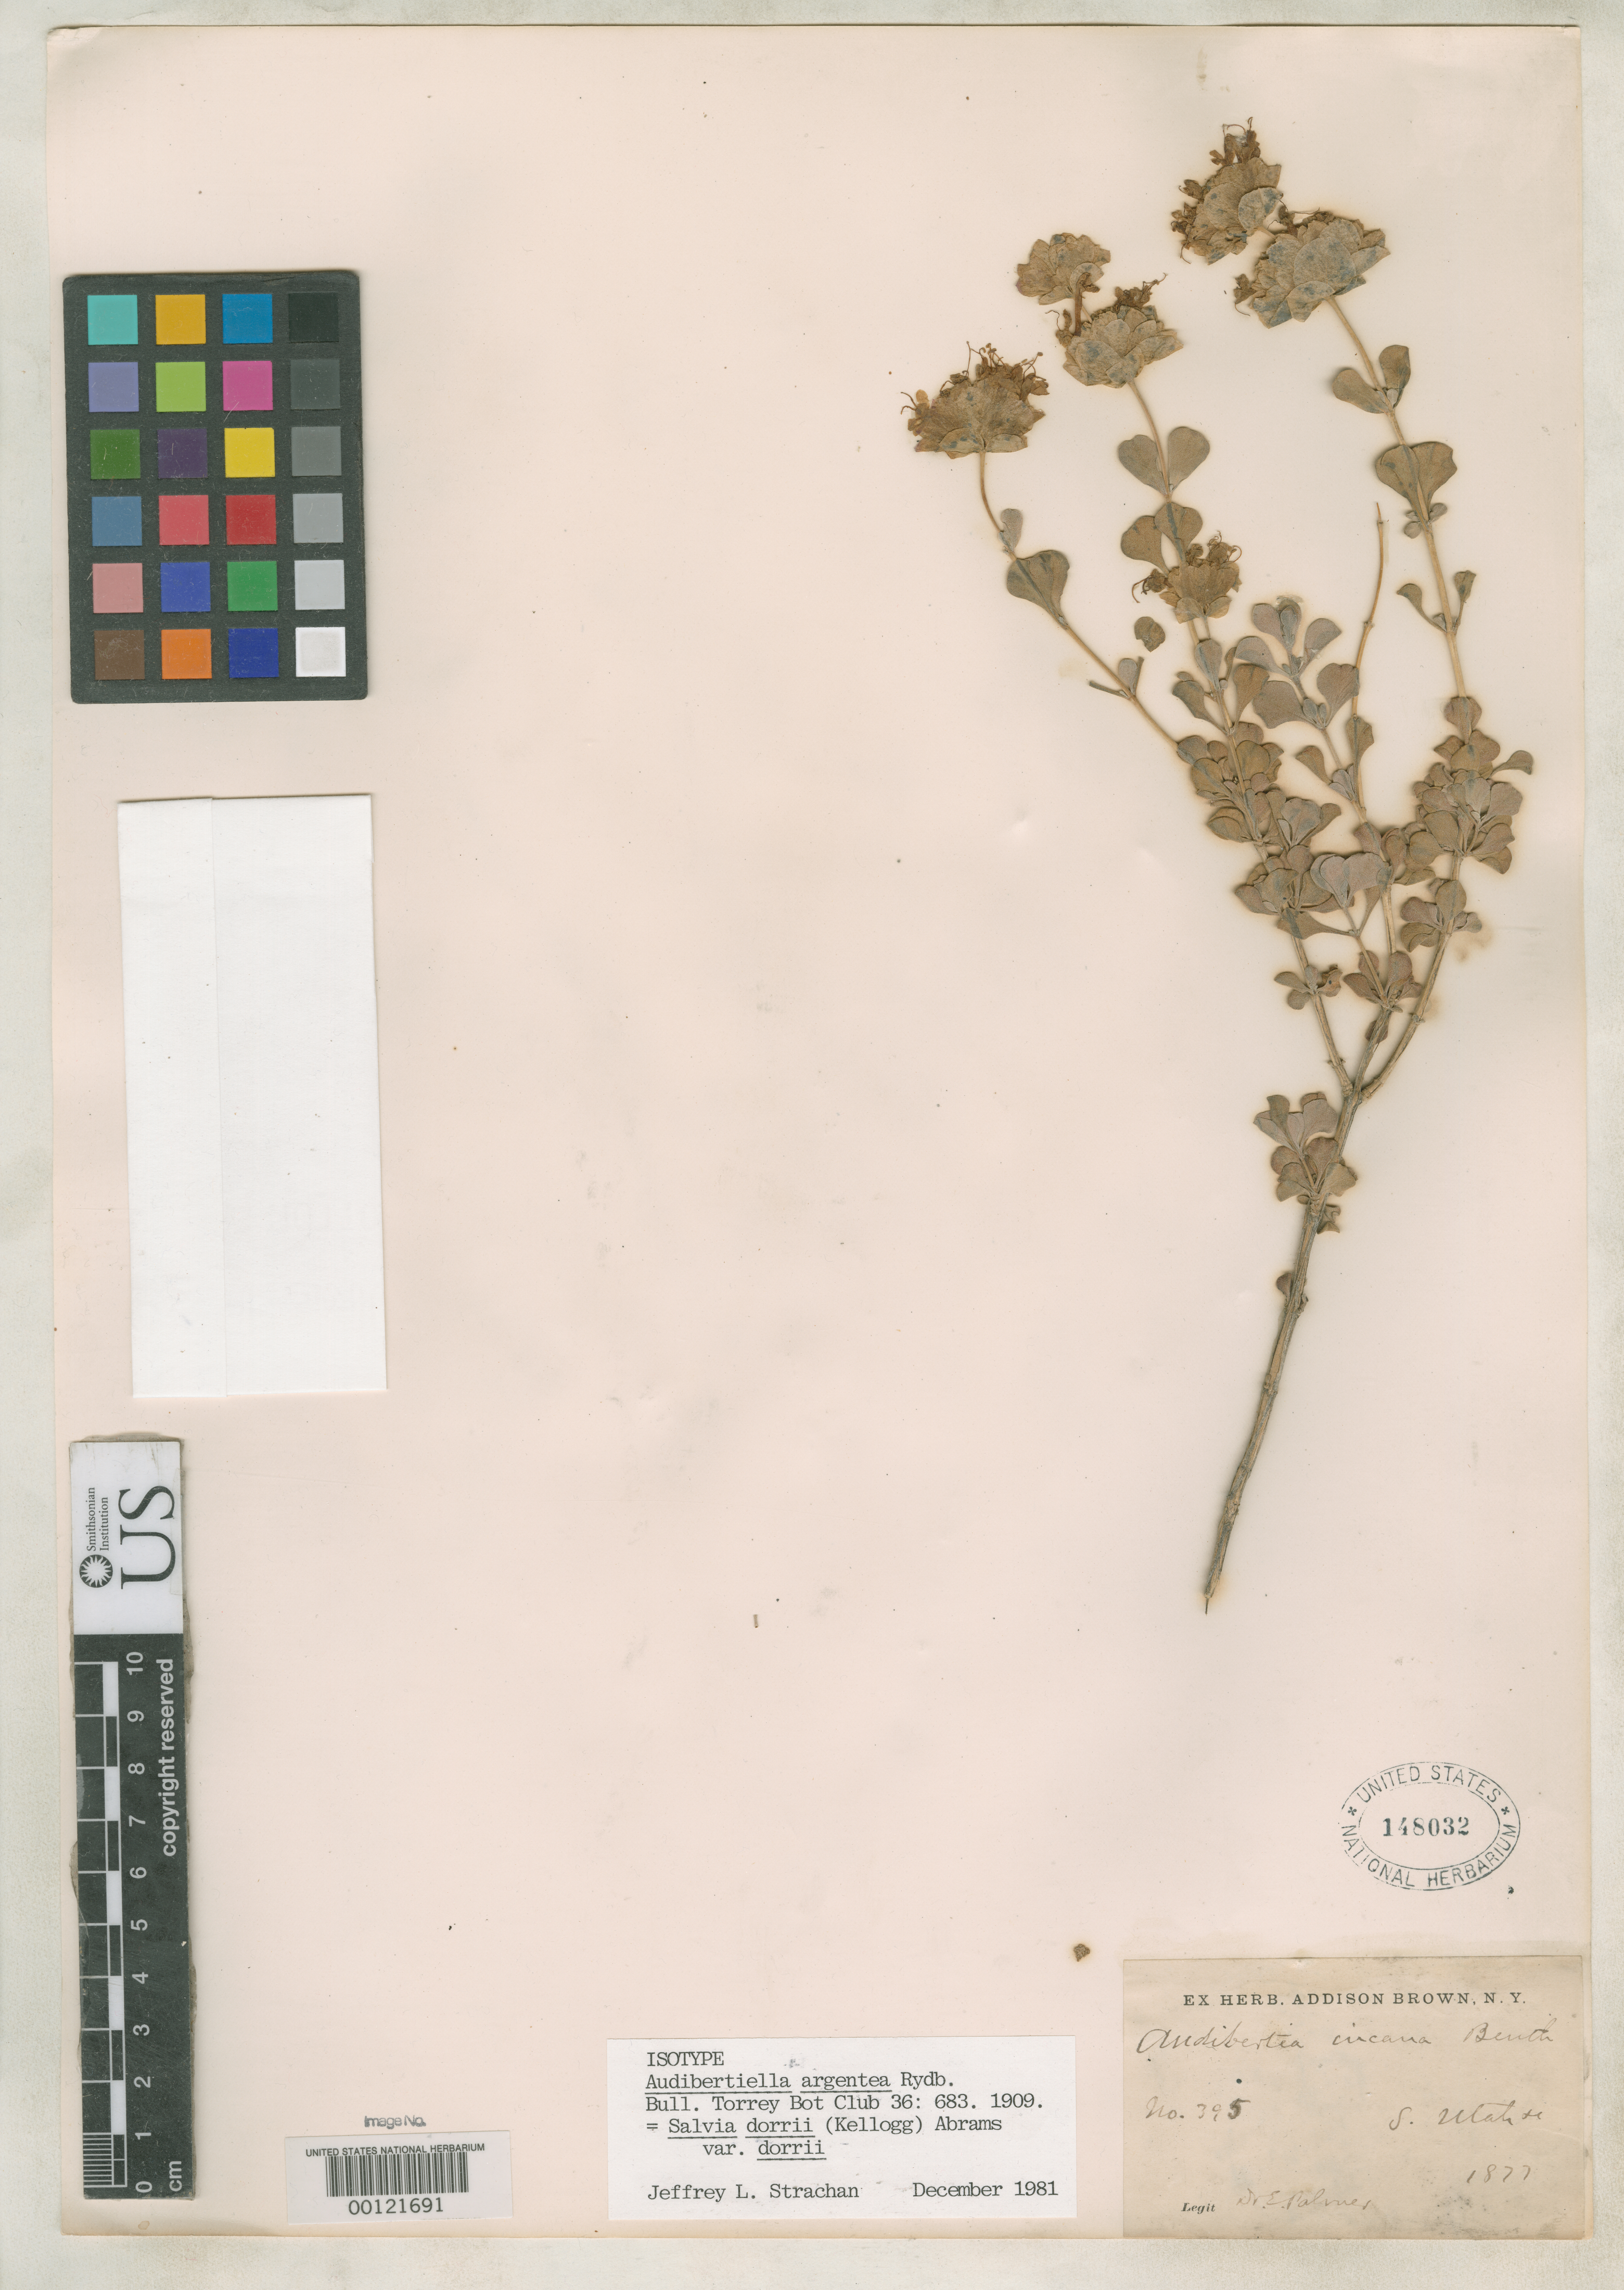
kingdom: Plantae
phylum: Tracheophyta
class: Magnoliopsida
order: Lamiales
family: Lamiaceae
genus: Audibertiella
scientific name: Audibertiella argentea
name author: Rydb.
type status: Isotype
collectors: E. Palmer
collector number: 395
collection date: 1877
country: United States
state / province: Utah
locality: South Utah.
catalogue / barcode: US 148032